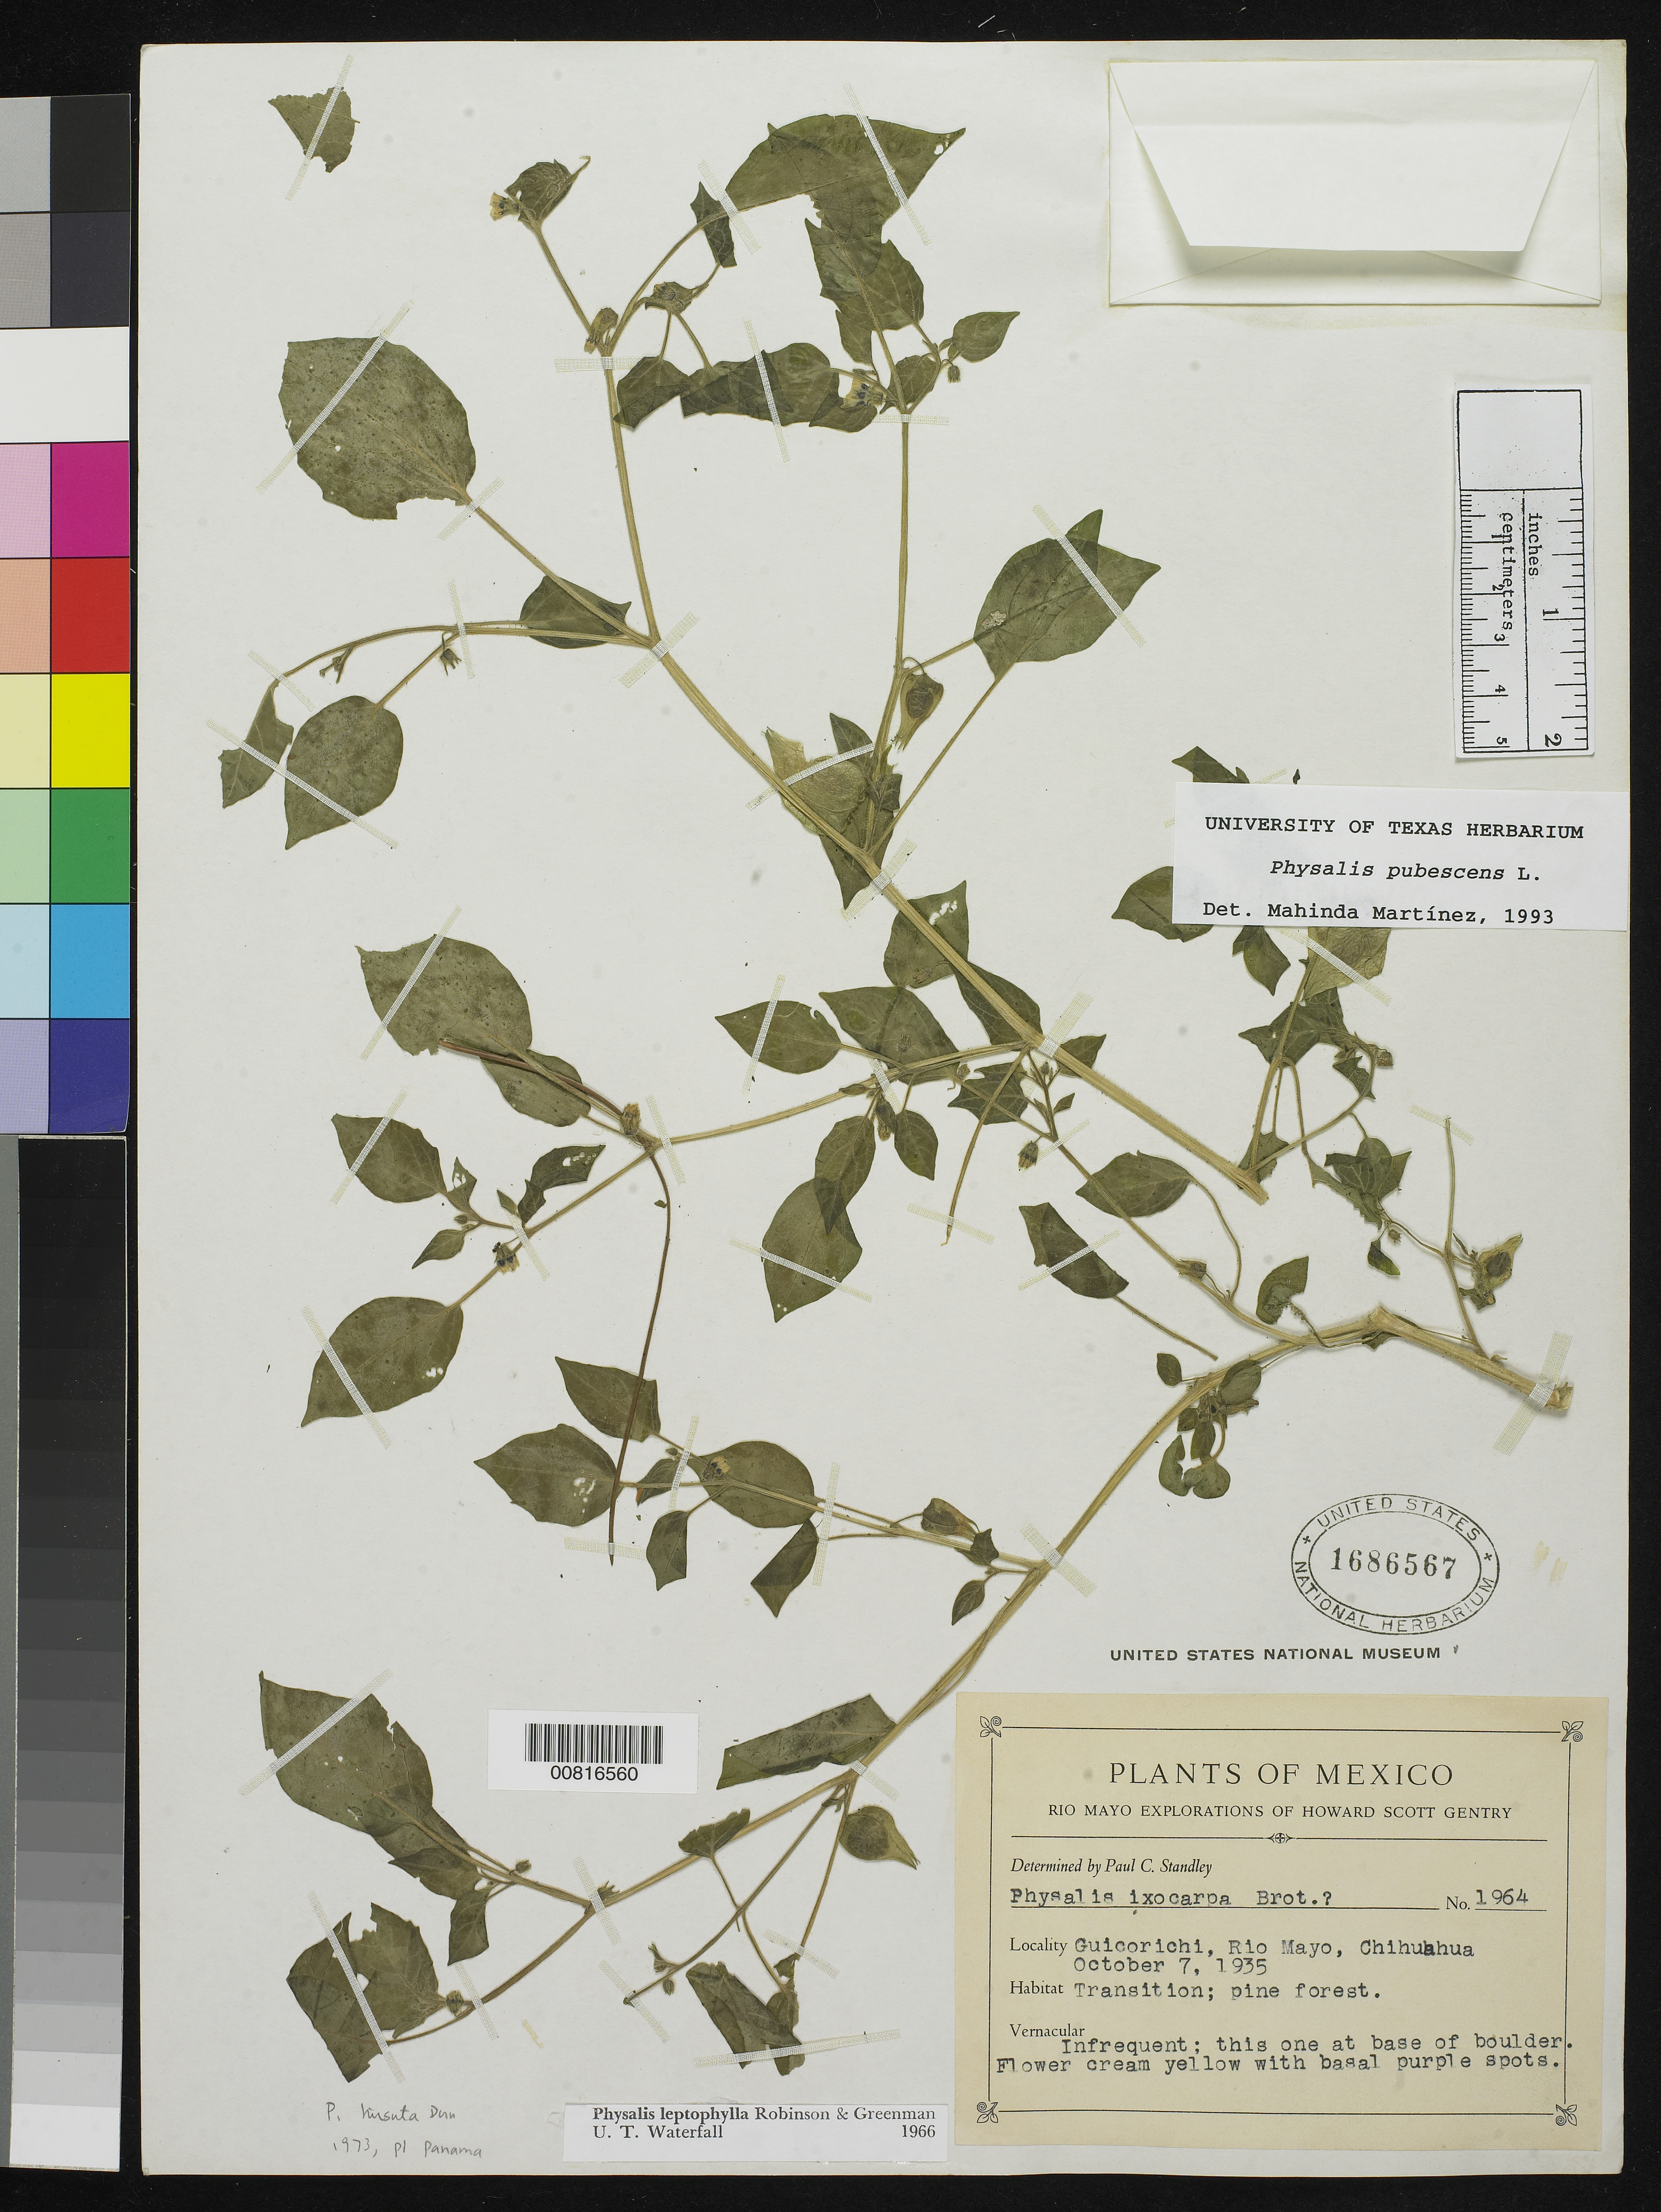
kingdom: Plantae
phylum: Tracheophyta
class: Magnoliopsida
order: Solanales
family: Solanaceae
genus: Physalis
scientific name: Physalis pubescens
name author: L.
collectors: H. S. Gentry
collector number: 1964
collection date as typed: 07 Oct 1935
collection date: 1935-10-07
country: Mexico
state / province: Chihuahua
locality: Guicorichi, Rio Mayo, Chihuahua.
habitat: Transition; Pine forest.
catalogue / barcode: US 1686567